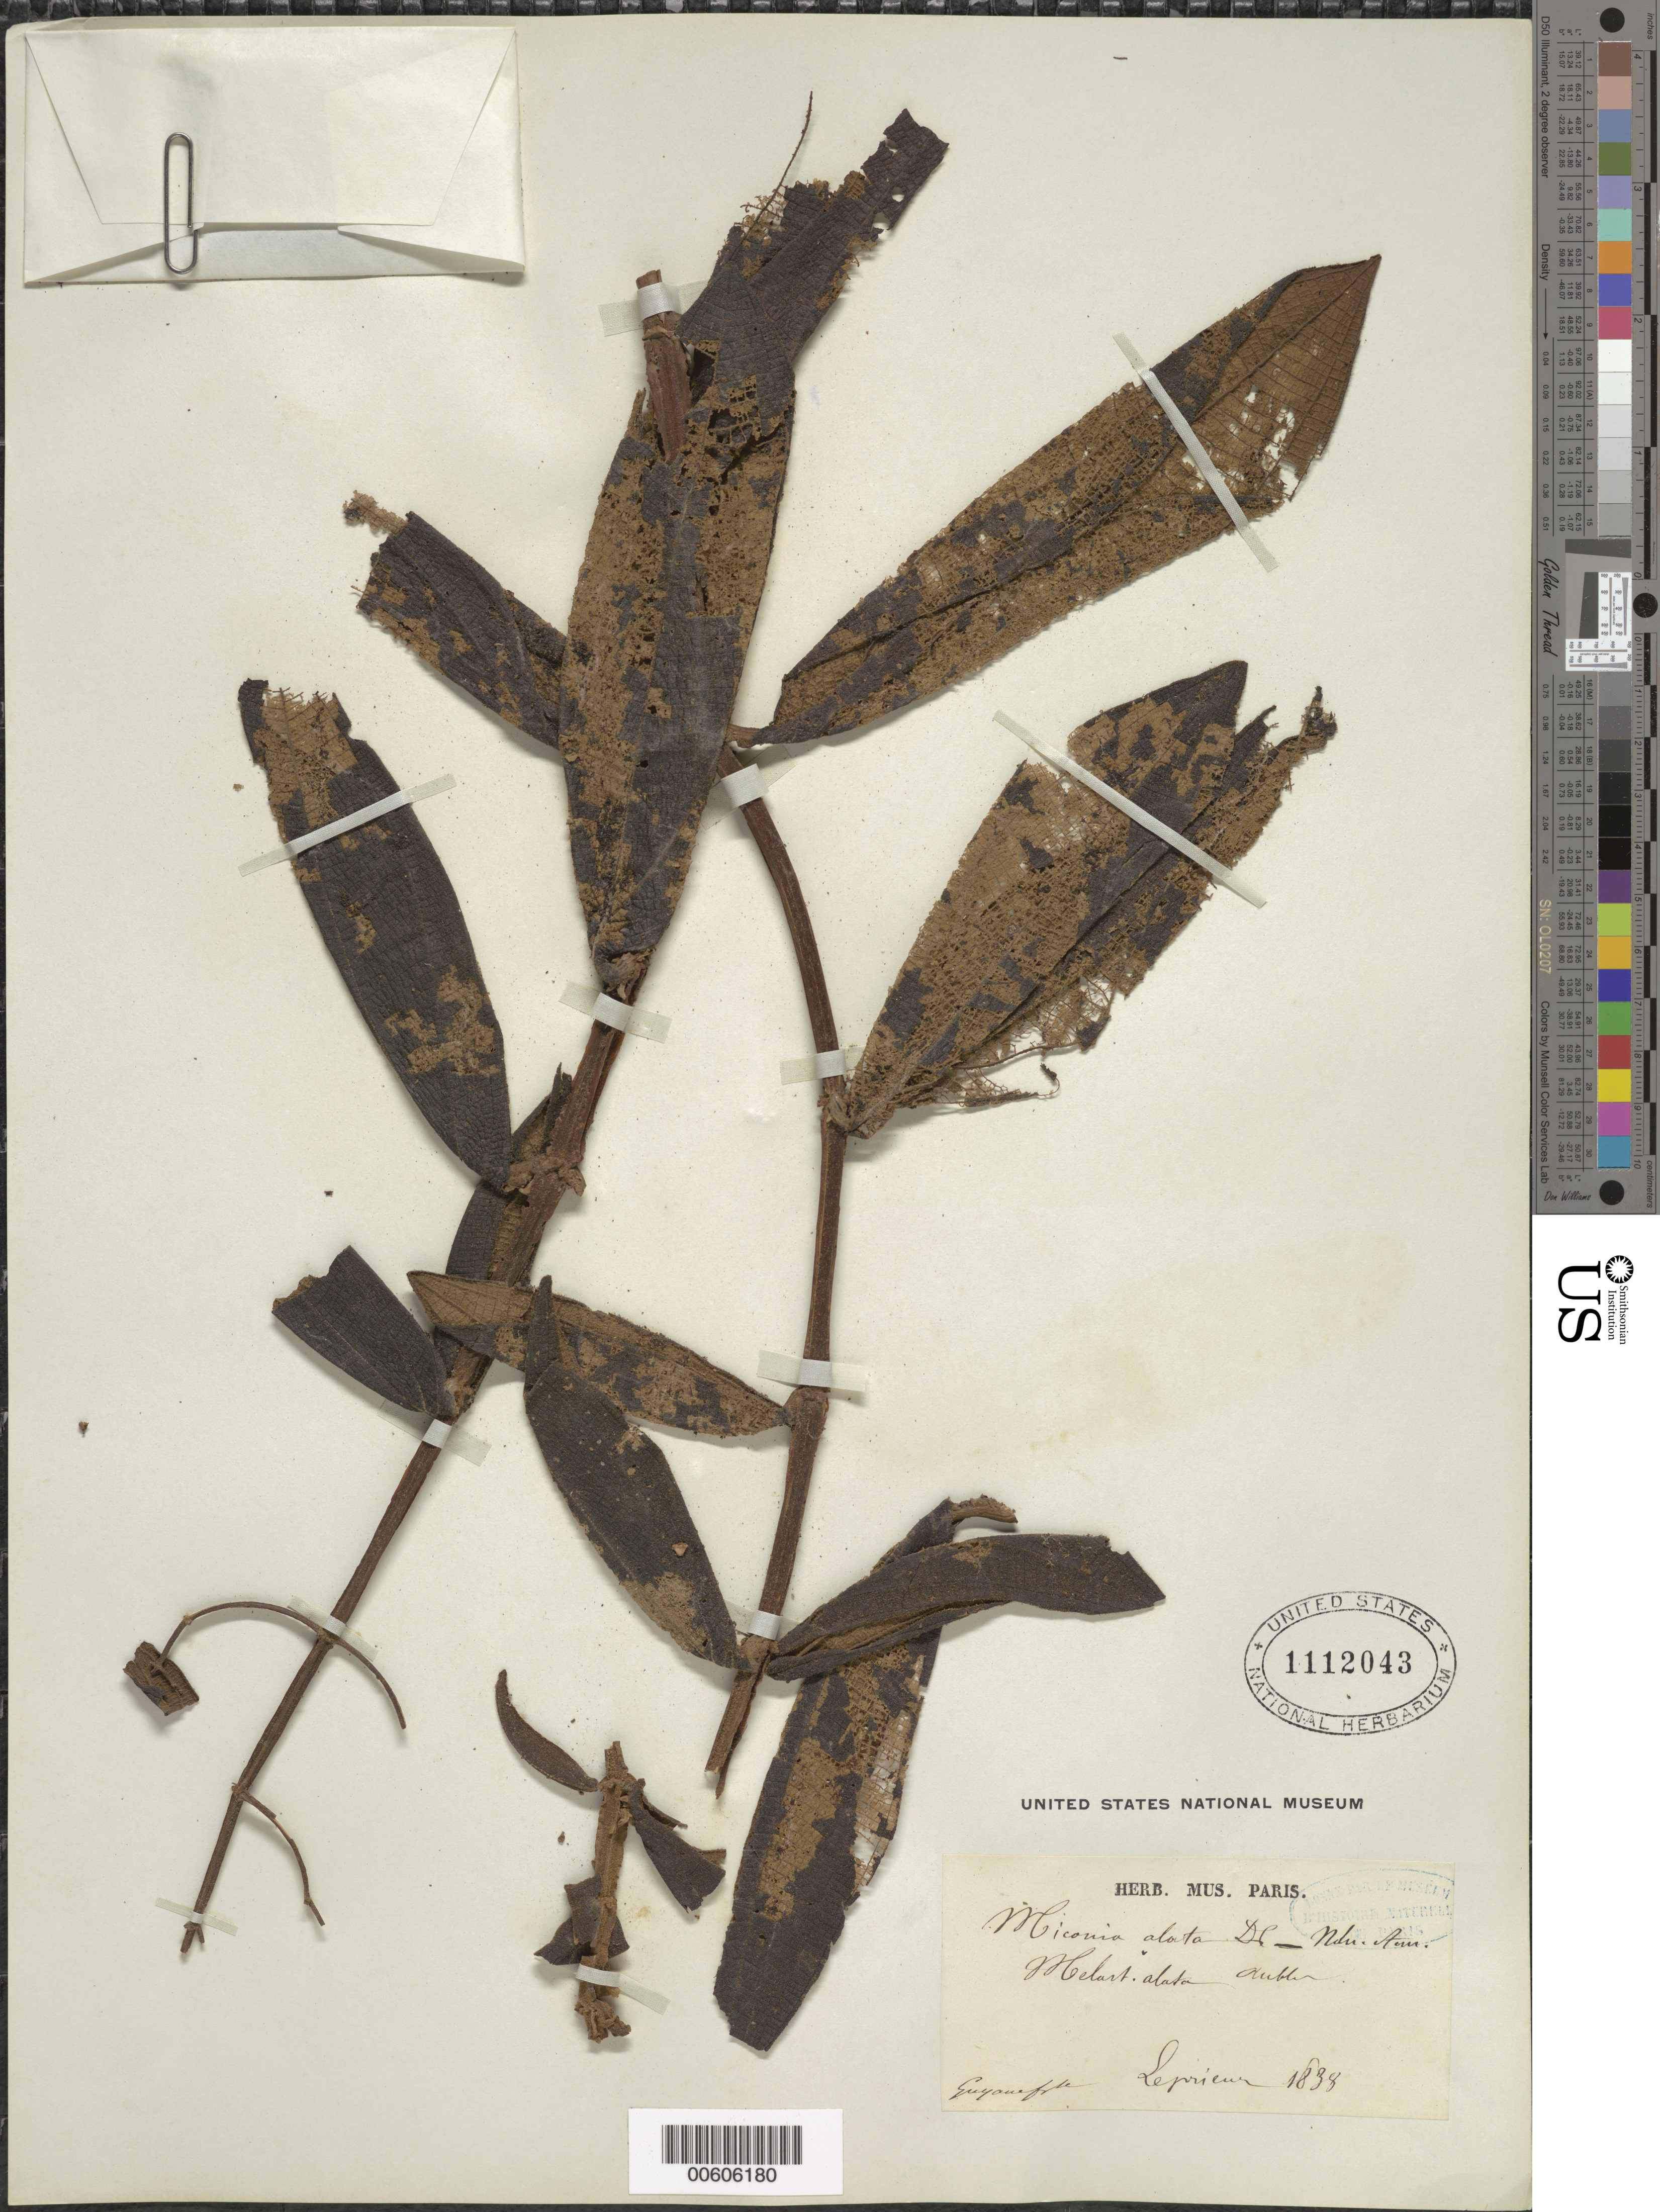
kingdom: Plantae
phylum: Tracheophyta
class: Magnoliopsida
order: Myrtales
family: Melastomataceae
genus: Miconia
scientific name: Miconia alata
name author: (Aubl.) DC.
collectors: F. M. R. Leprieur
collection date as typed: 1838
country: French Guiana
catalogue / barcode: US 1112043